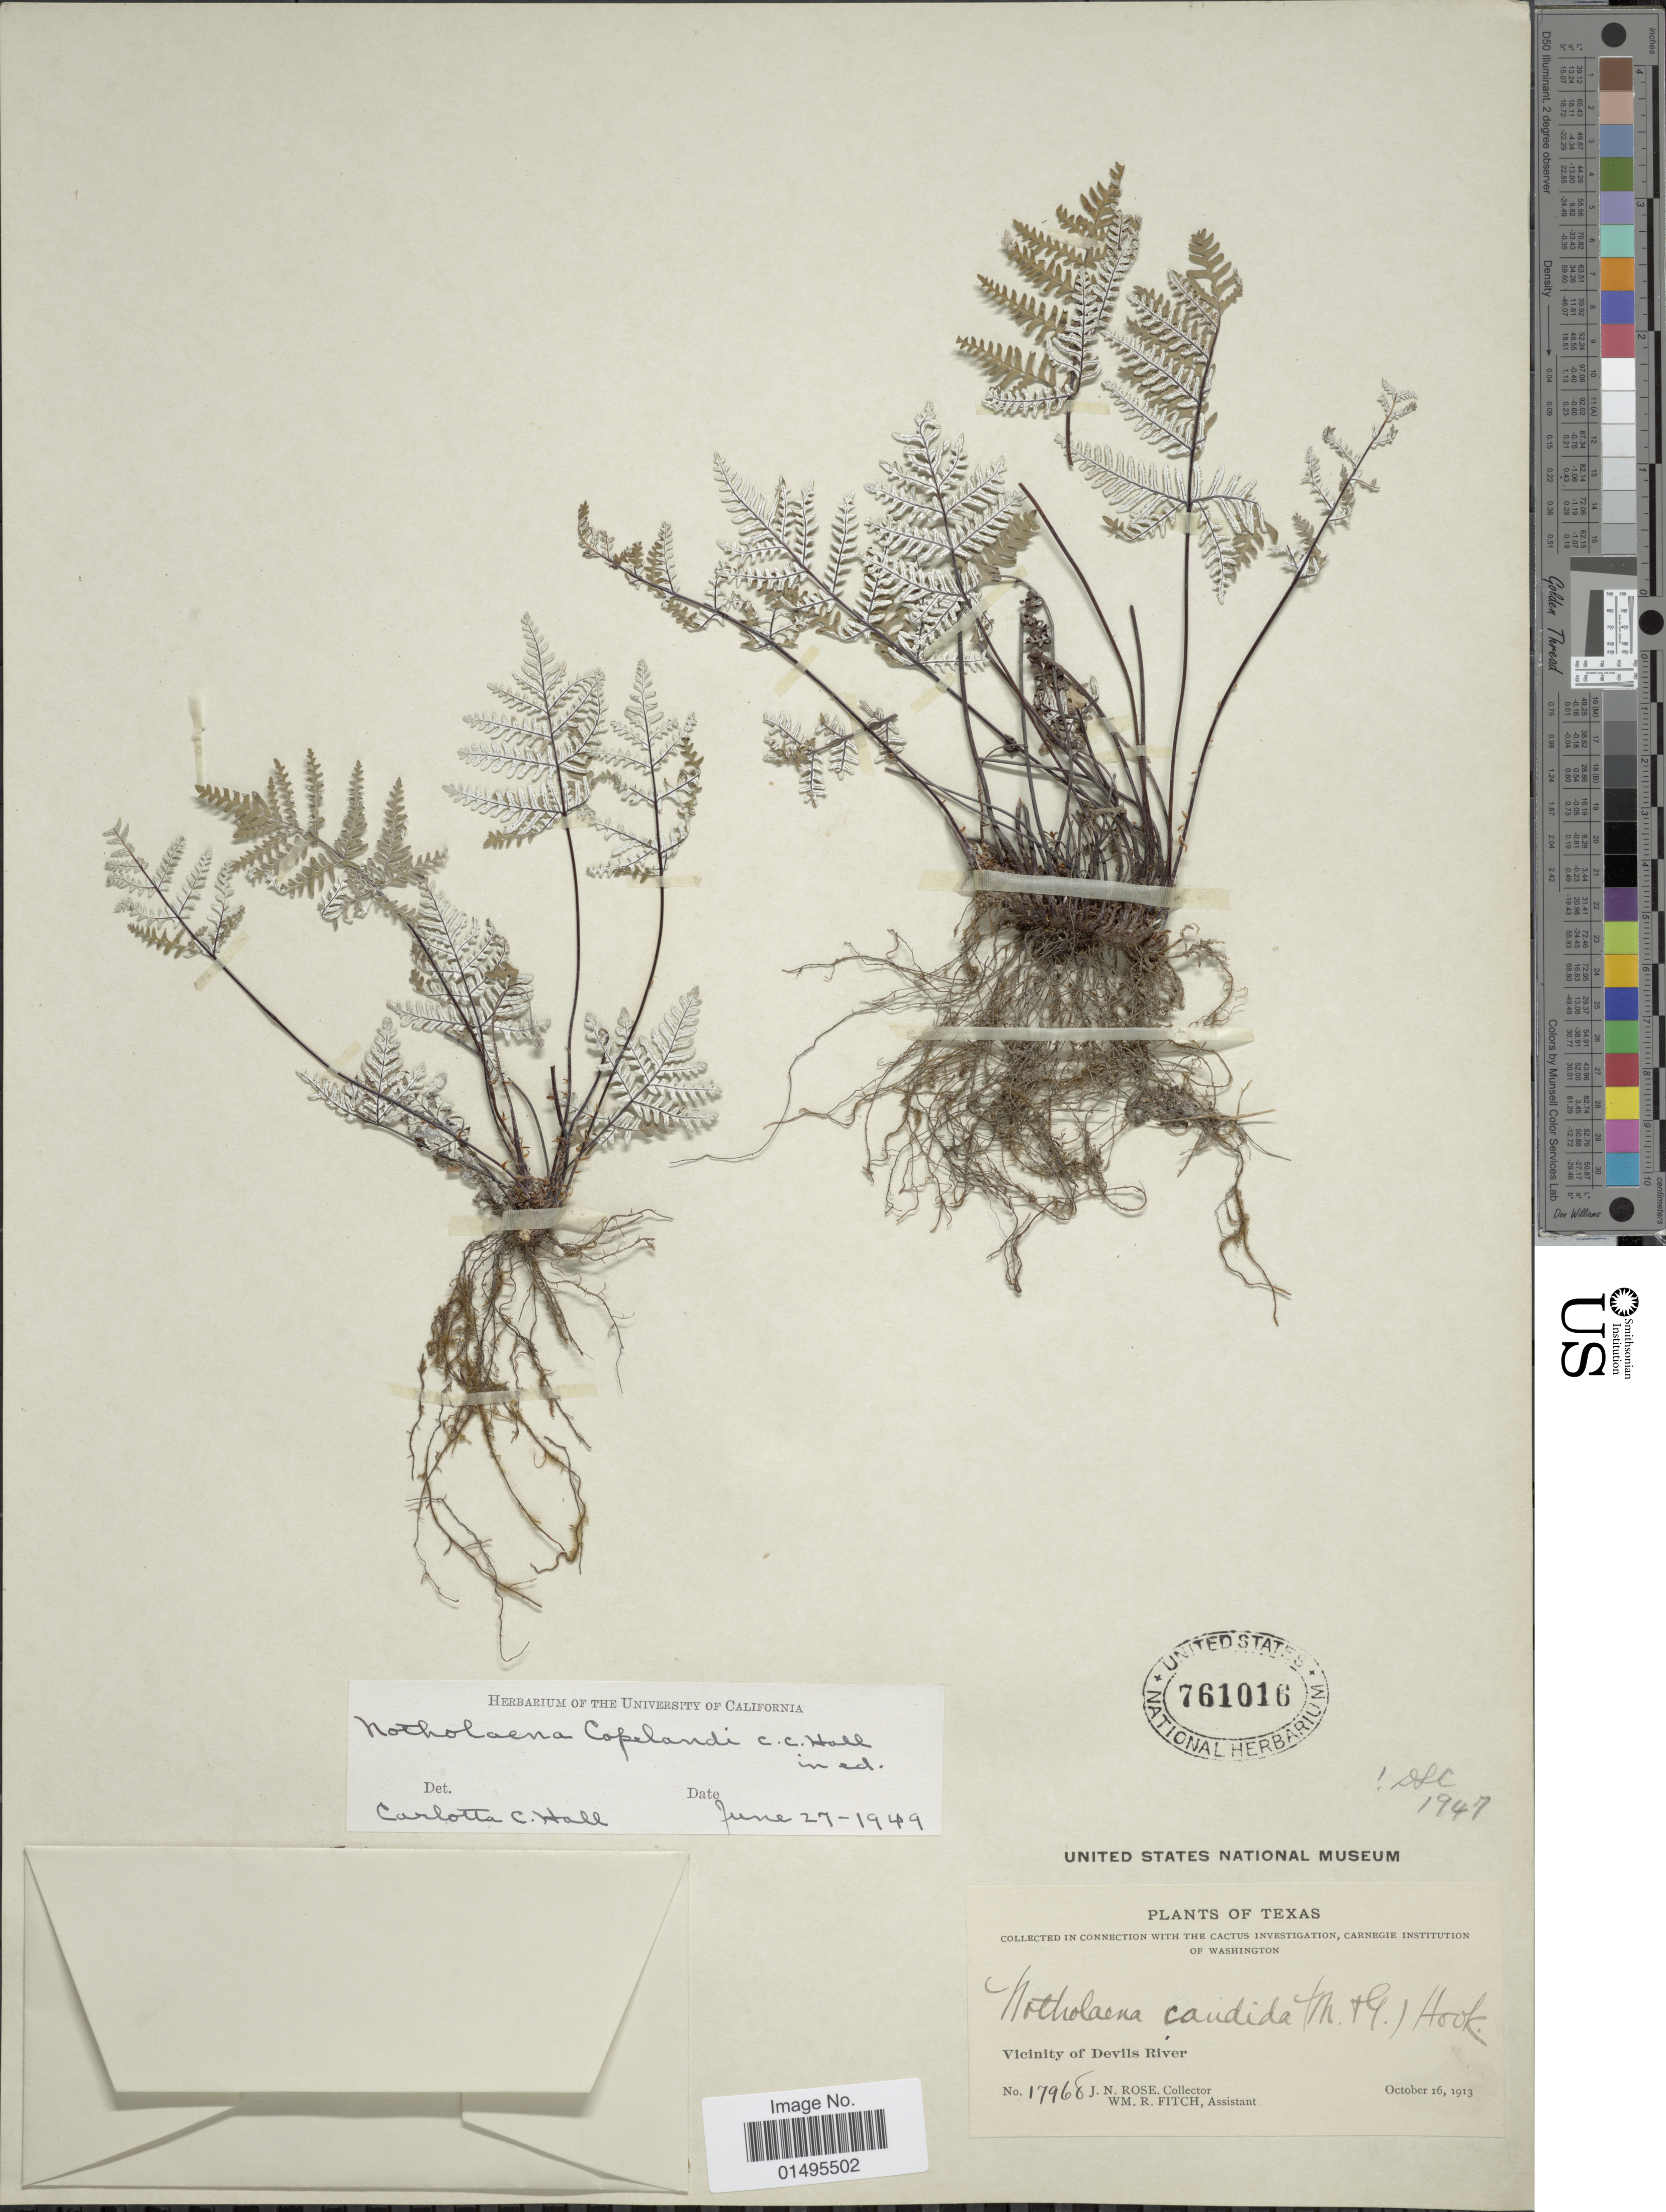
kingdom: Plantae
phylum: Tracheophyta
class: Polypodiopsida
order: Polypodiales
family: Pteridaceae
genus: Notholaena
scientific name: Notholaena candida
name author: (M. Martens) Hook.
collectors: J. N. Rose & W. R. Fitch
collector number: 17968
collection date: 1913-10-16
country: United States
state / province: Texas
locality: Vicinity of Devils River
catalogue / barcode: US 761016